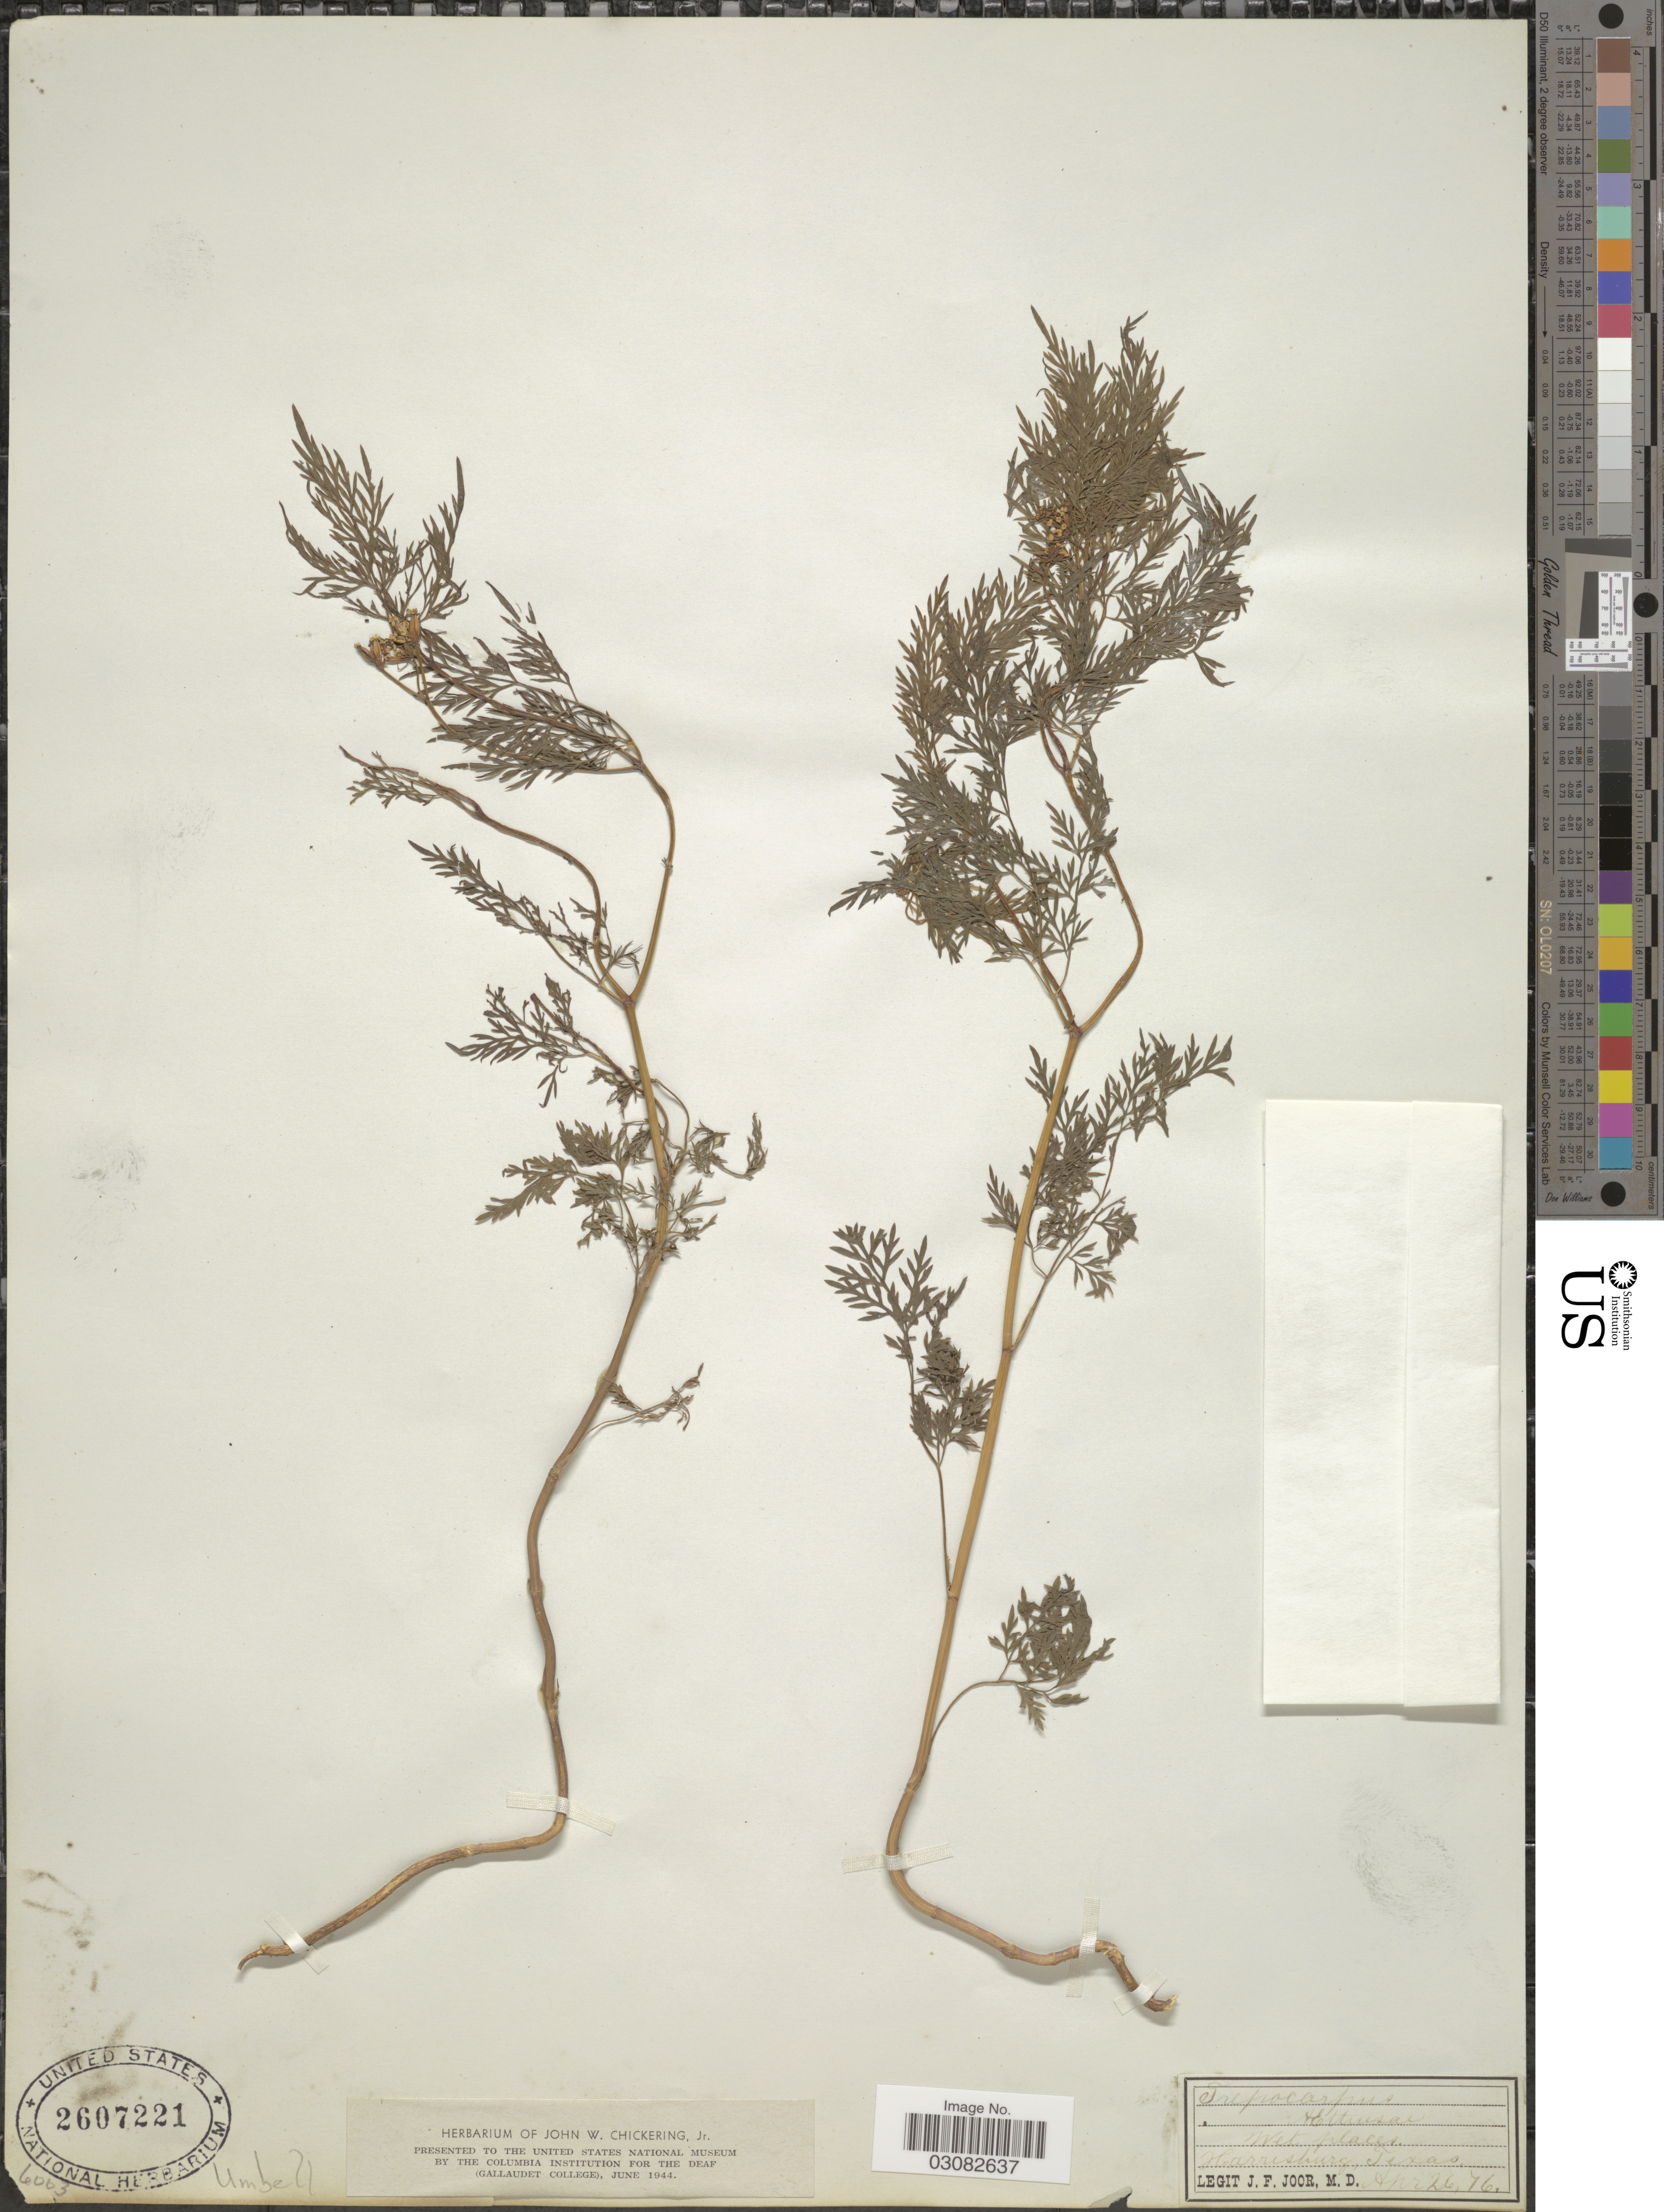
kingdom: Plantae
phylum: Tracheophyta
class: Magnoliopsida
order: Apiales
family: Apiaceae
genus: Trepocarpus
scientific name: Trepocarpus aethusae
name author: Nutt. ex DC.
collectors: J. F. Joor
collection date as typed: Transcribed d/m/y: 26/4/76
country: United States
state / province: Texas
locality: Harrisburg.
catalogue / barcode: US 2607221